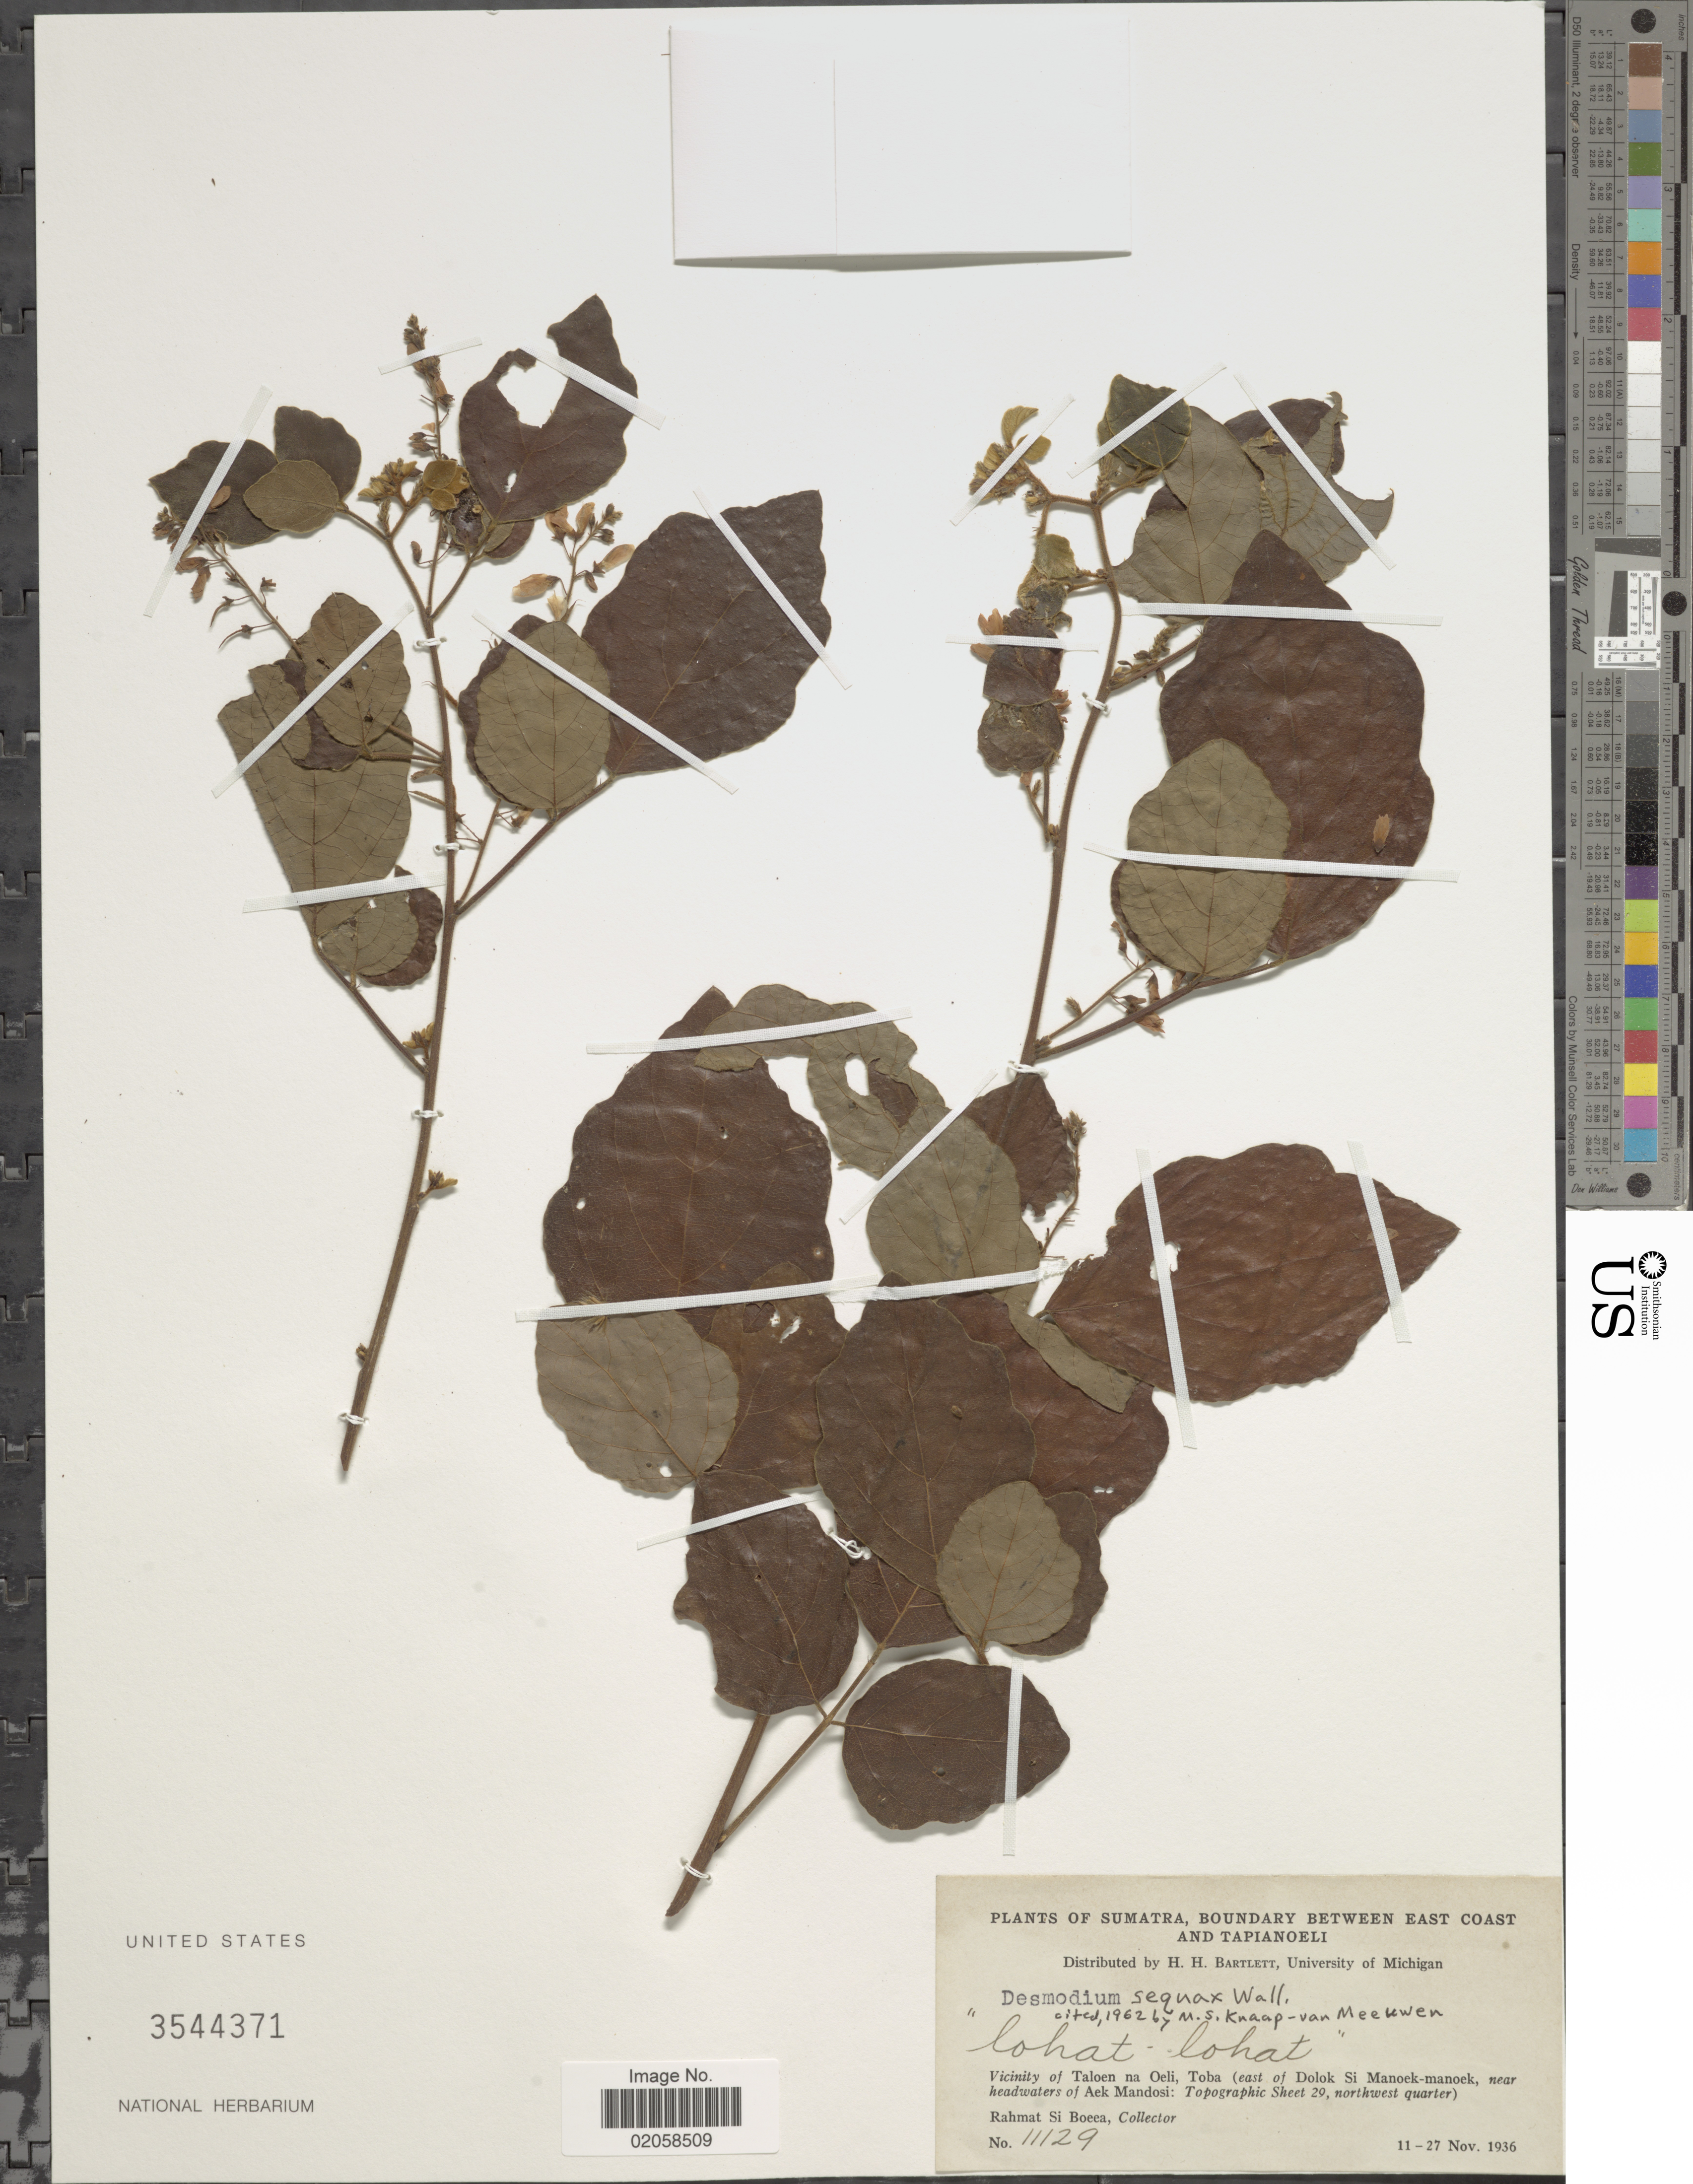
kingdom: Plantae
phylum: Tracheophyta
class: Magnoliopsida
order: Fabales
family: Fabaceae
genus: Puhuaea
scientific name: Puhuaea sequax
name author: (Wall.) H. Ohashi & K. Ohashi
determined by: Strong, Mark T., (BOT), Smithsonian Institution - National Museum of Natural History (UNITED STATES)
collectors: Rahmat Si Boeea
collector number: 11129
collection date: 1936-11-11/1936-11-27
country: Indonesia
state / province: Sumatra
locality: Boundary between East coast and Tapianoeli, Vicinity of Taloen na Oeli, Toba (east of Dolok Si Manoek-manoek, near headwaters of AekMandosi: Topographic Sheet 29, northeast quarter).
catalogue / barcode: US 3544371